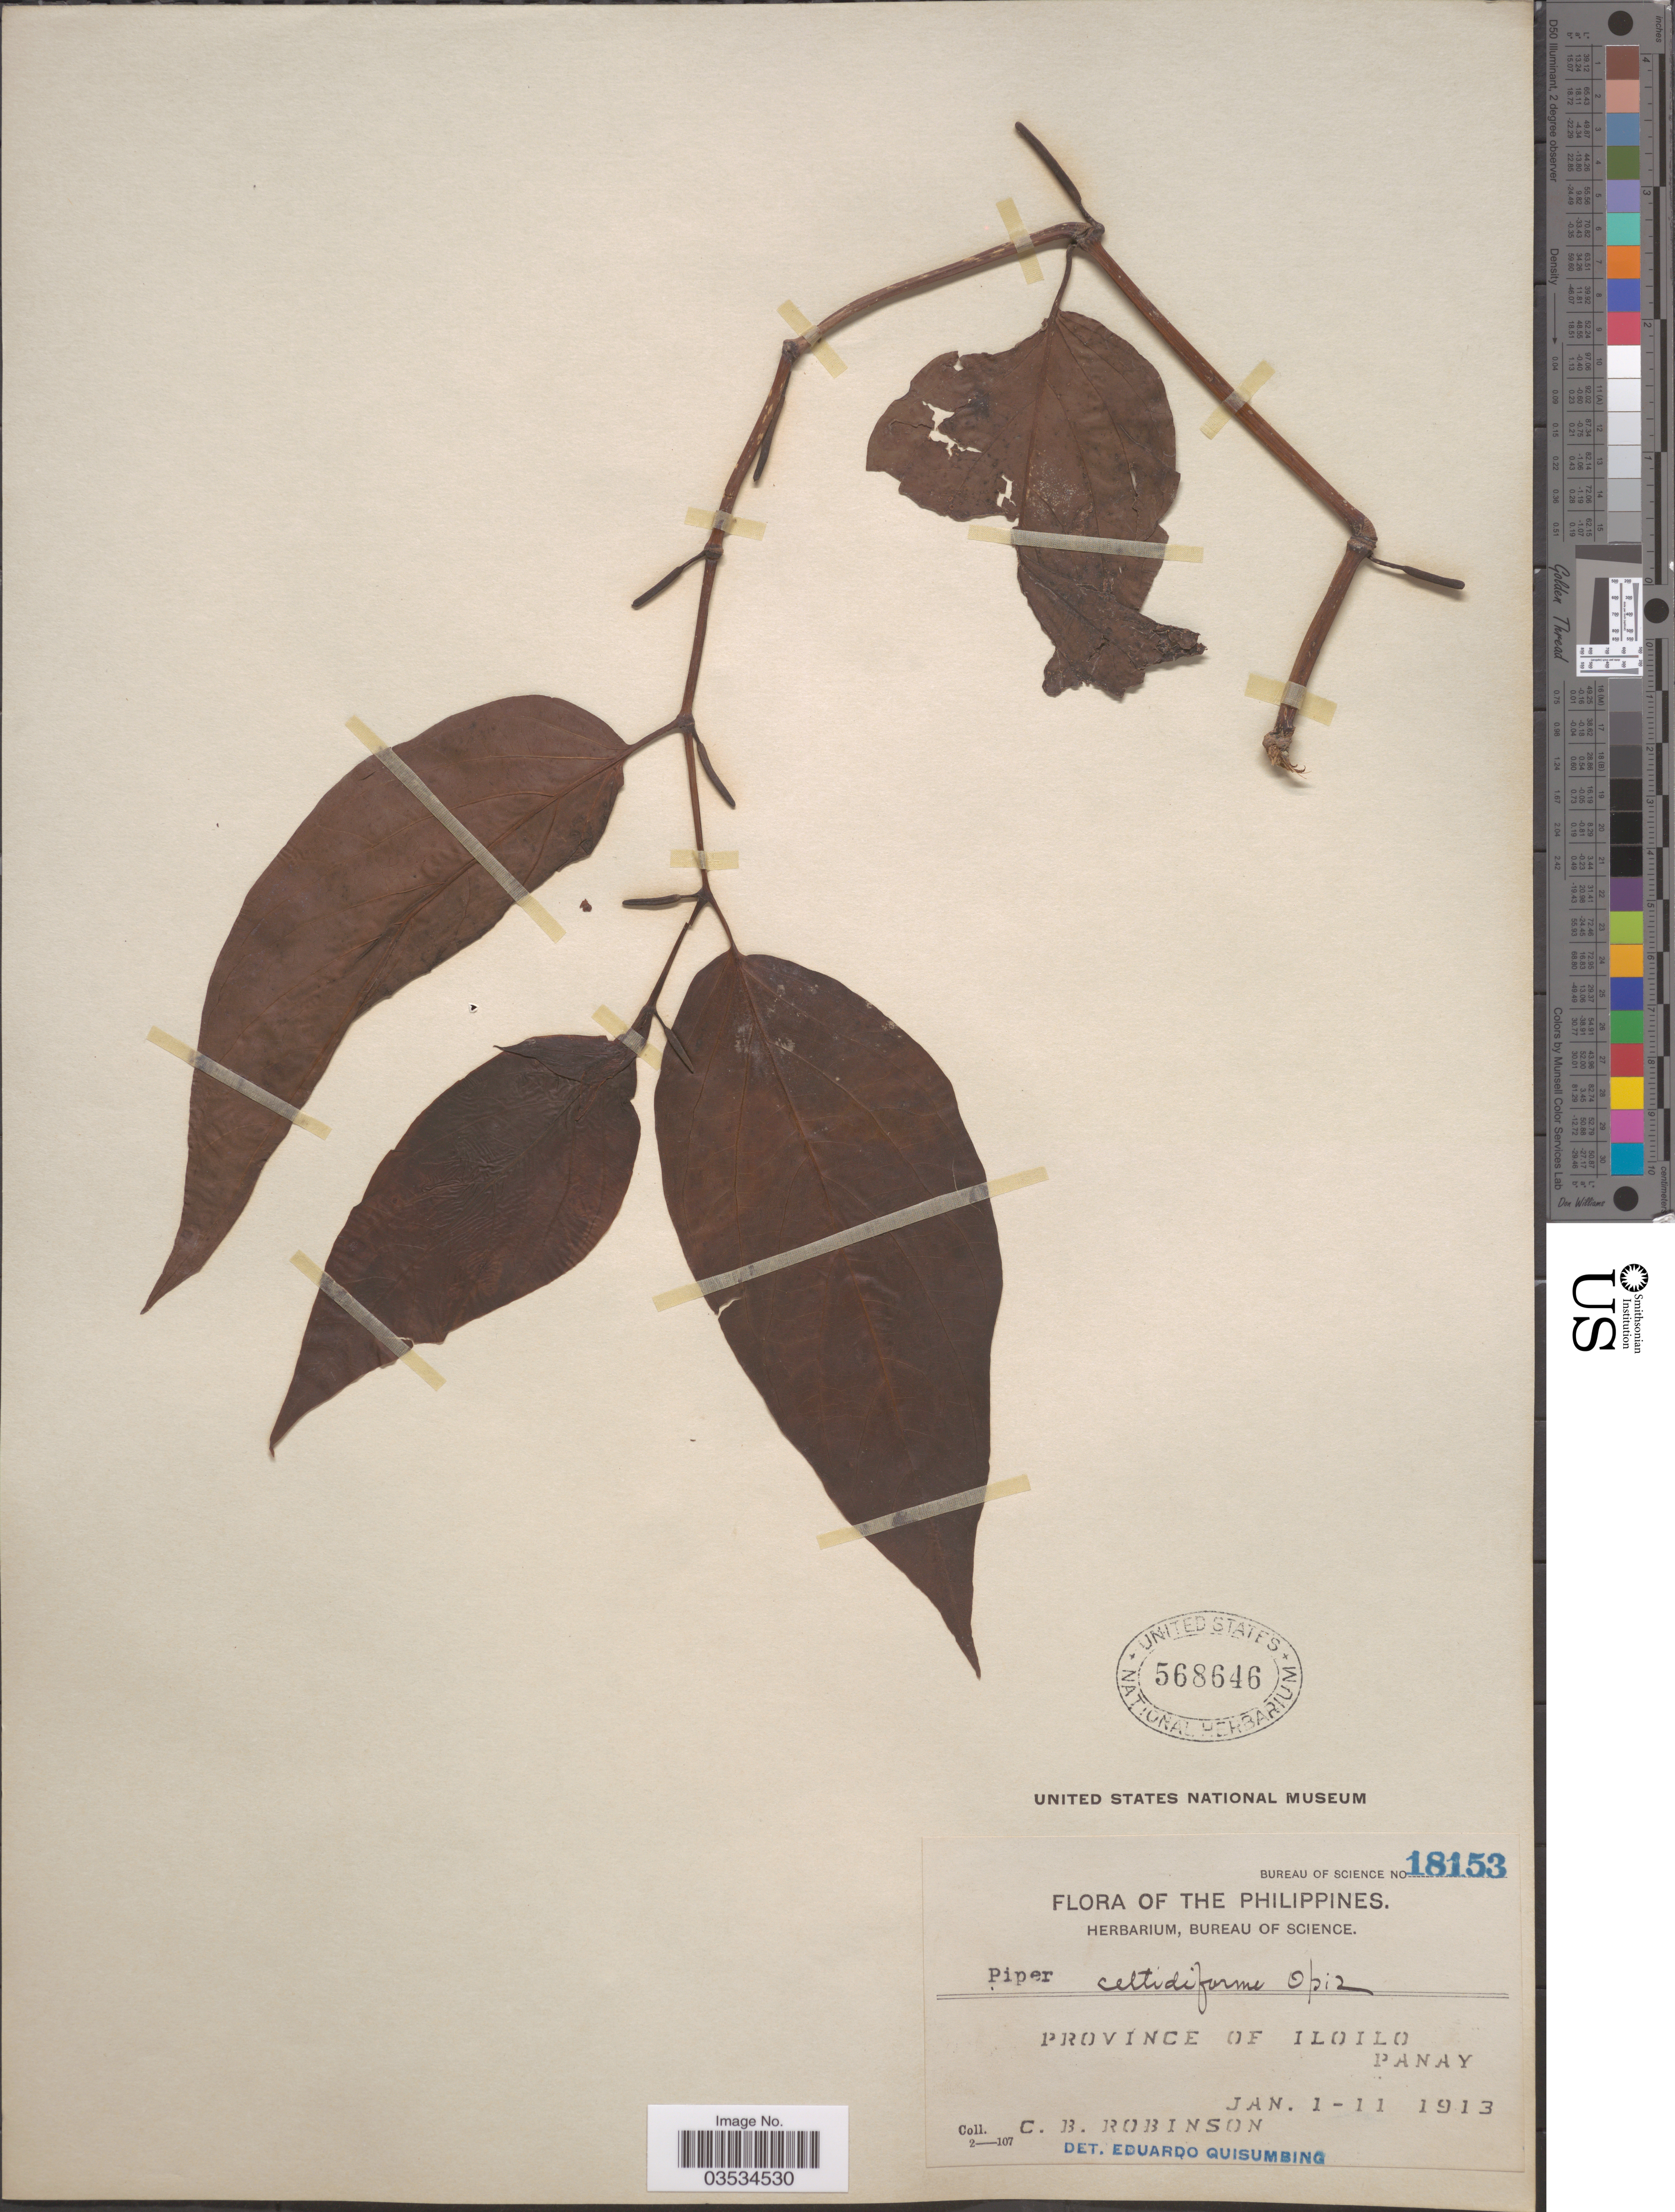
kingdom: Plantae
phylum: Tracheophyta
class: Magnoliopsida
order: Piperales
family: Piperaceae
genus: Piper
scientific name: Piper celtidiforme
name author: Opiz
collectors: C. Robinson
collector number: Bureau of Science 18153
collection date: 1913-01-01/1913-01-11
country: Philippines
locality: Province of Iloilo. Panay.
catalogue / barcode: US 568646